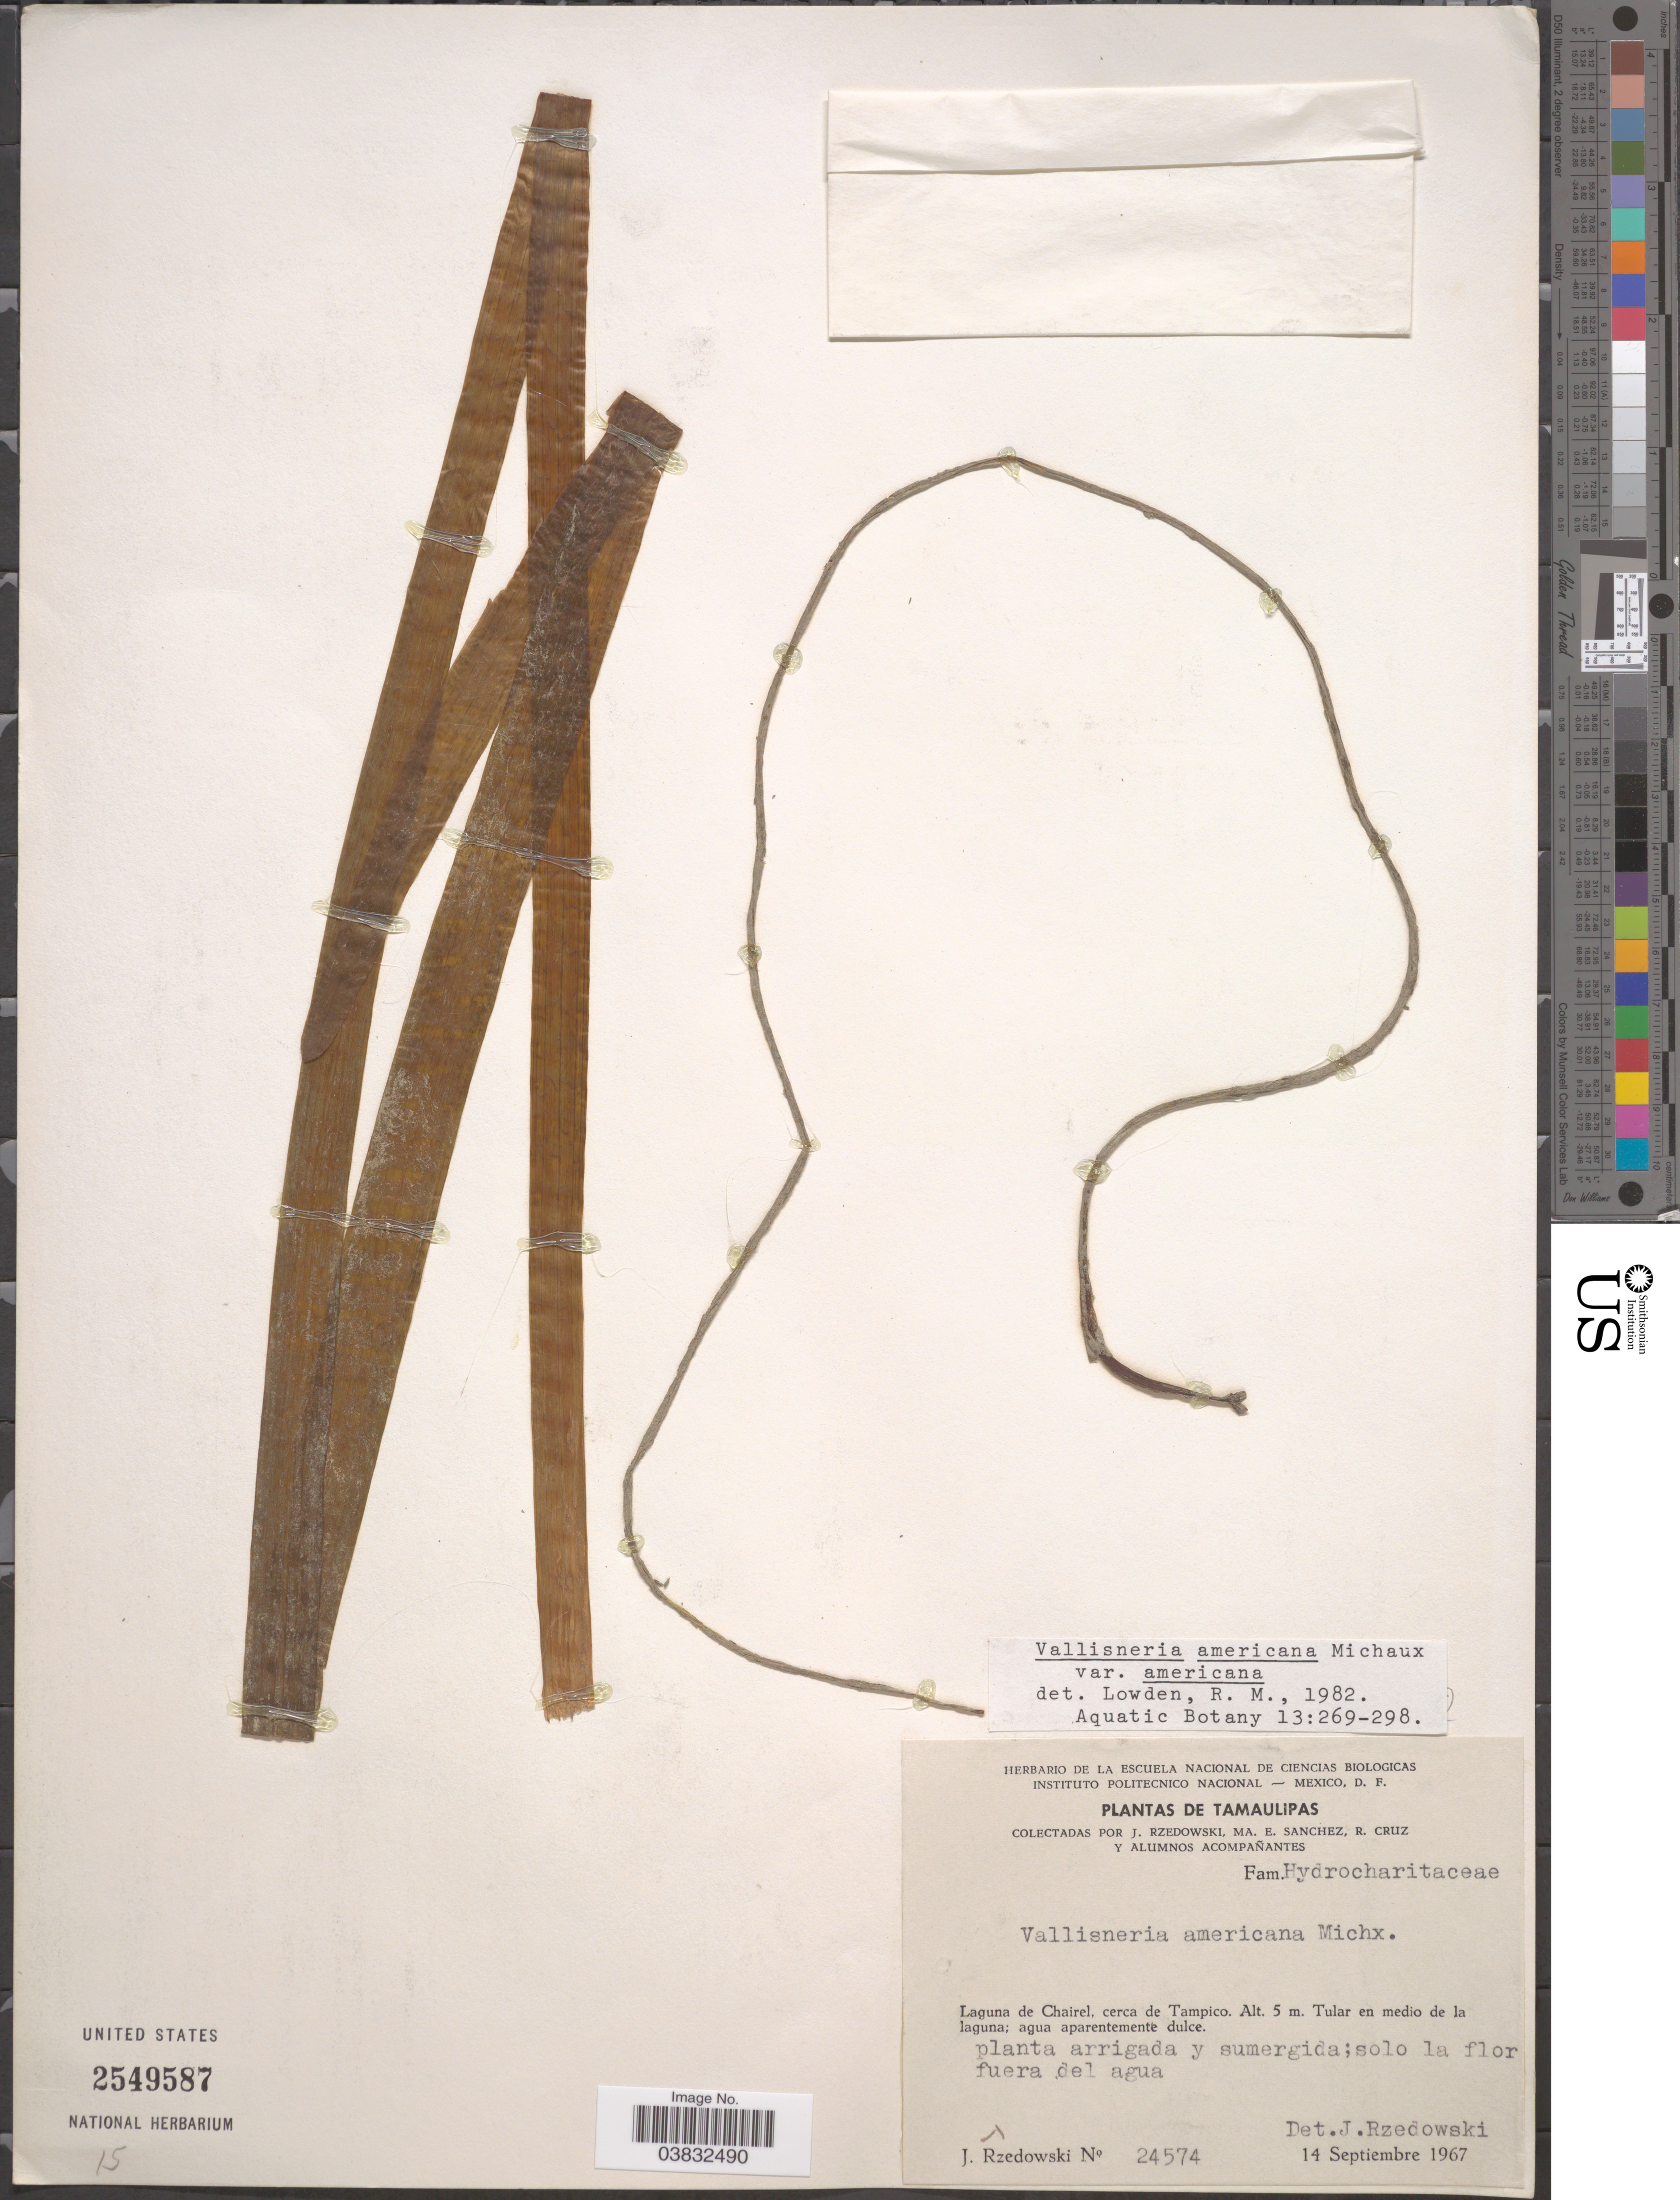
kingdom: Plantae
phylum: Tracheophyta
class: Liliopsida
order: Alismatales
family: Hydrocharitaceae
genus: Vallisneria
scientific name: Vallisneria americana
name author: Michx.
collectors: J. Rzedowski, Sánchez, MA. E., R. Cruz & et al.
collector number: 24574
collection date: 1967-09-14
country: Mexico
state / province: Tamaulipas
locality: Laguna de Chairel, cerca de Tampico. Tular en medio de la laguna.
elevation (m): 5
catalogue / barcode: US 2549587